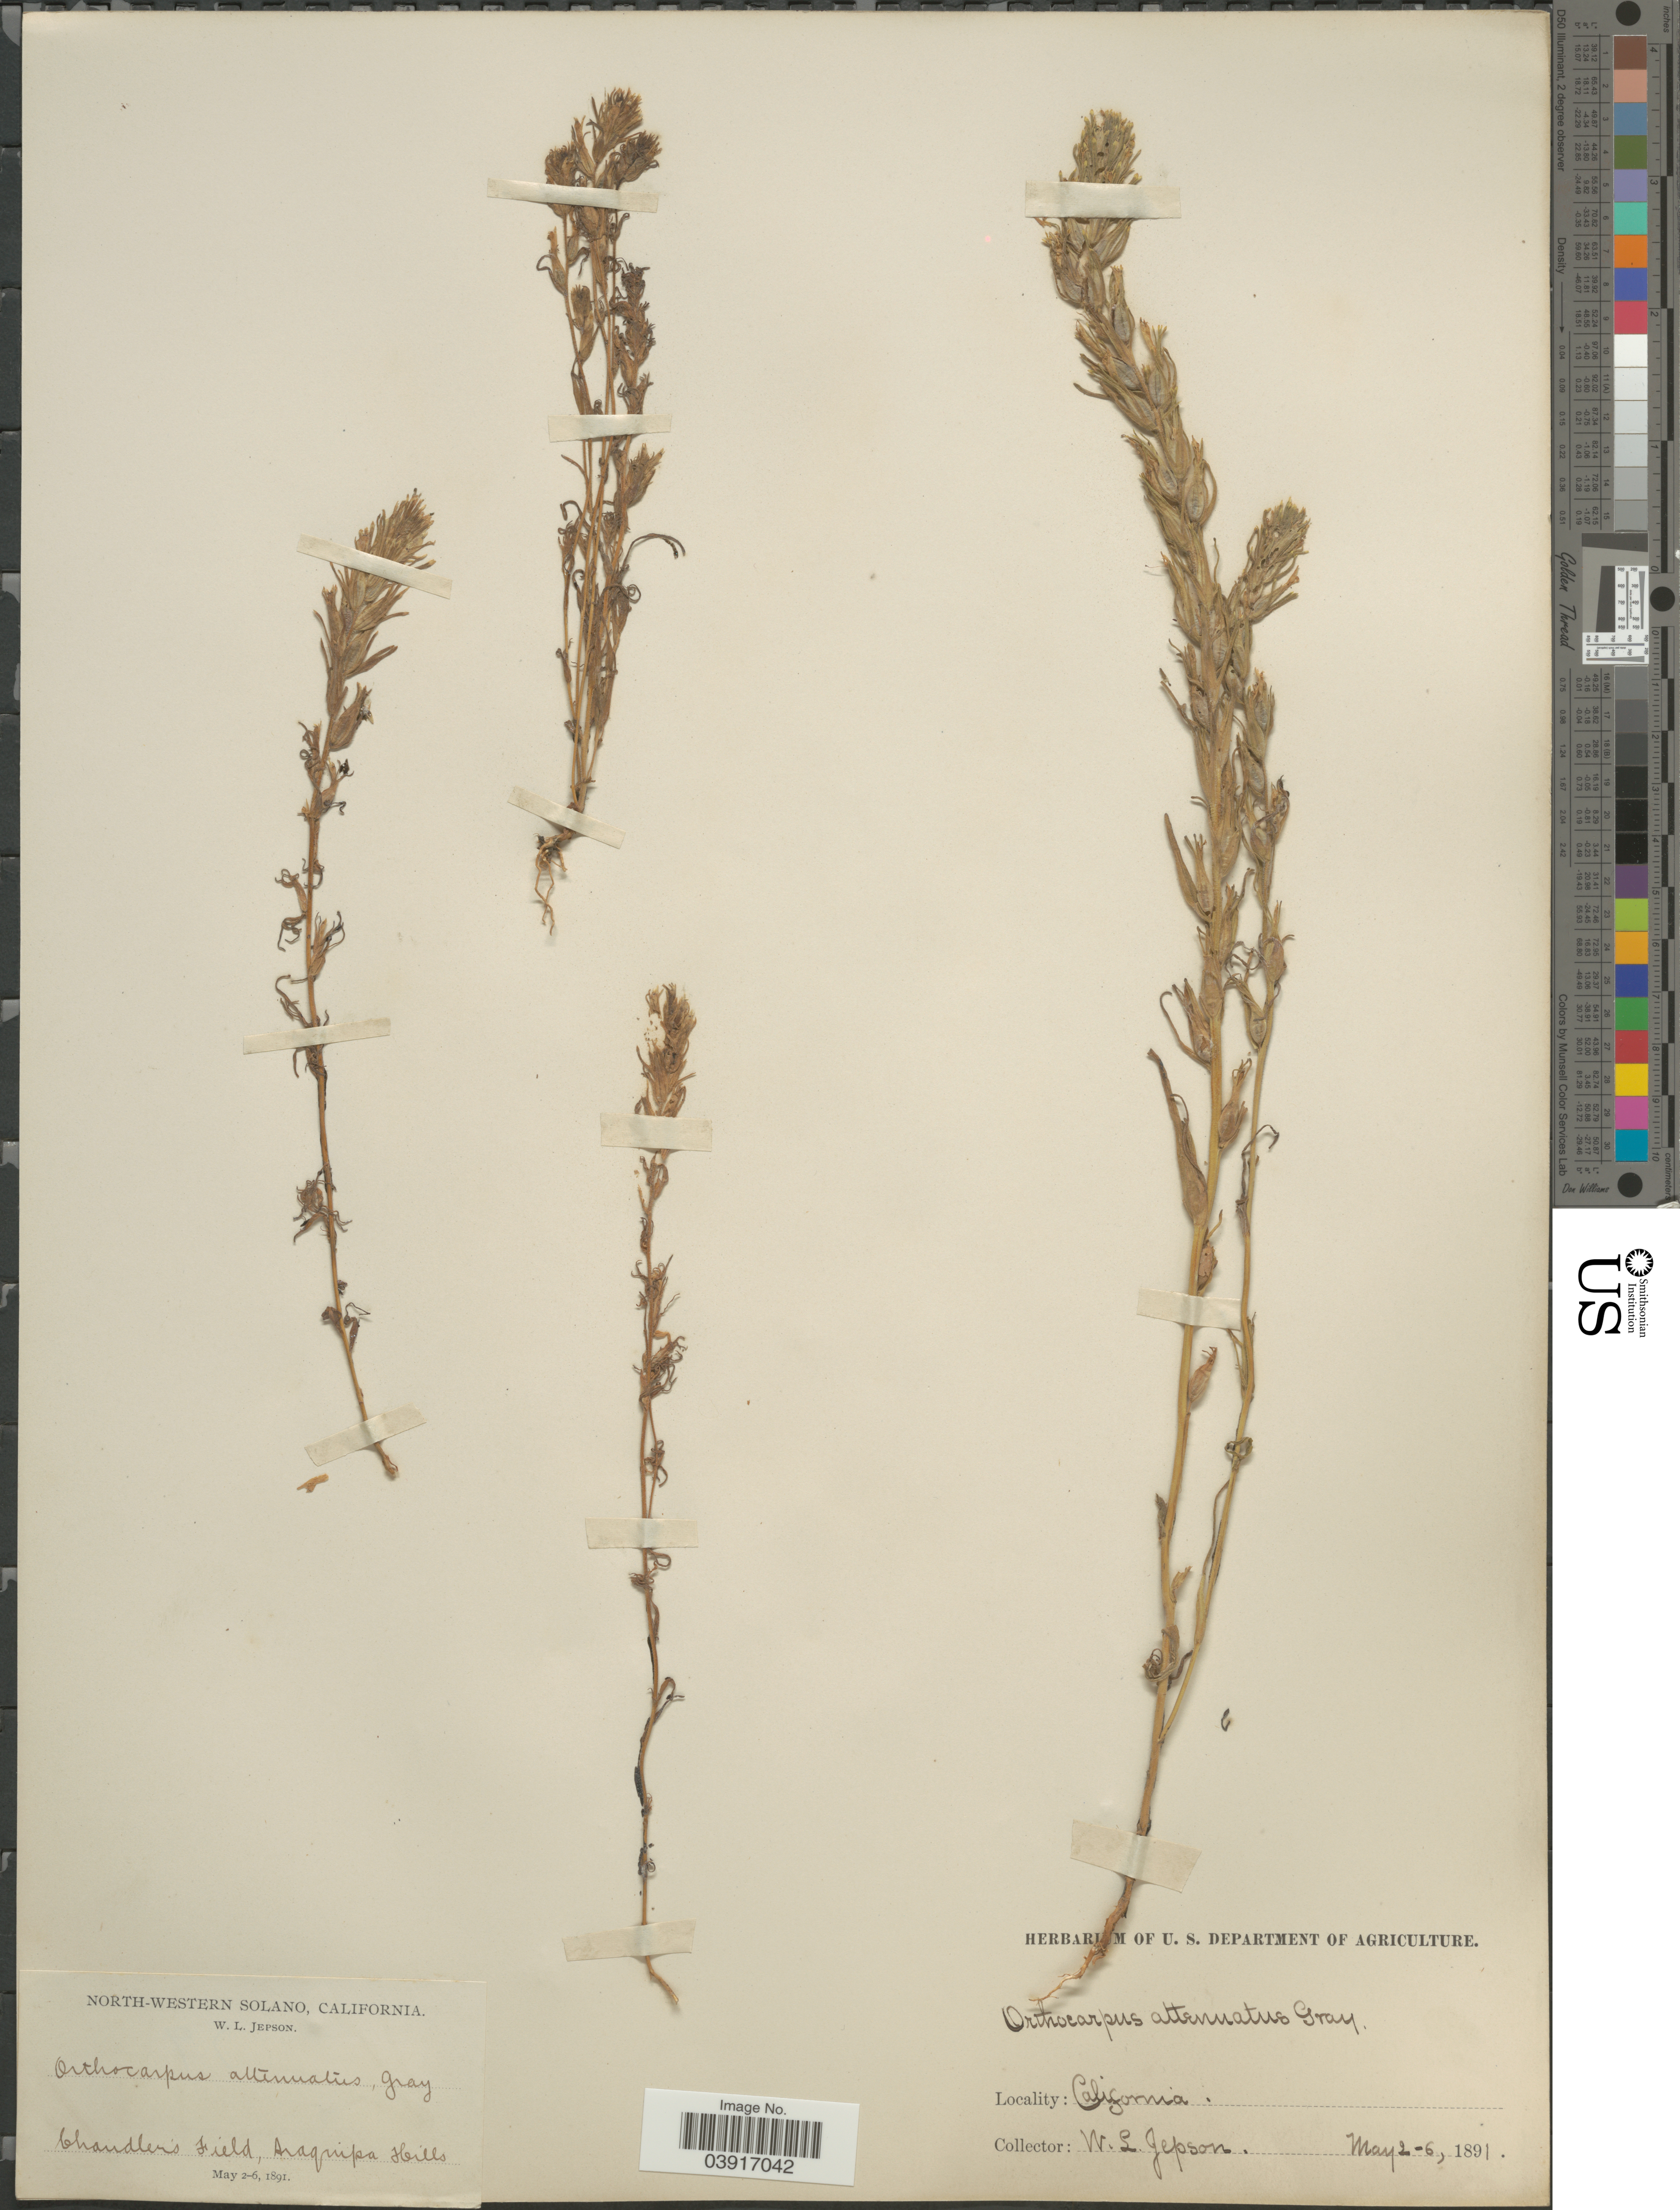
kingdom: Plantae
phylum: Tracheophyta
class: Magnoliopsida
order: Lamiales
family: Orobanchaceae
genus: Orthocarpus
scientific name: Orthocarpus attenuatus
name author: A. Gray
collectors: W. L. Jepson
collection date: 1891-05-02/1891-05-06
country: United States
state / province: California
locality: North-Western Solano. Chandler's Field, Araquipa Hills.